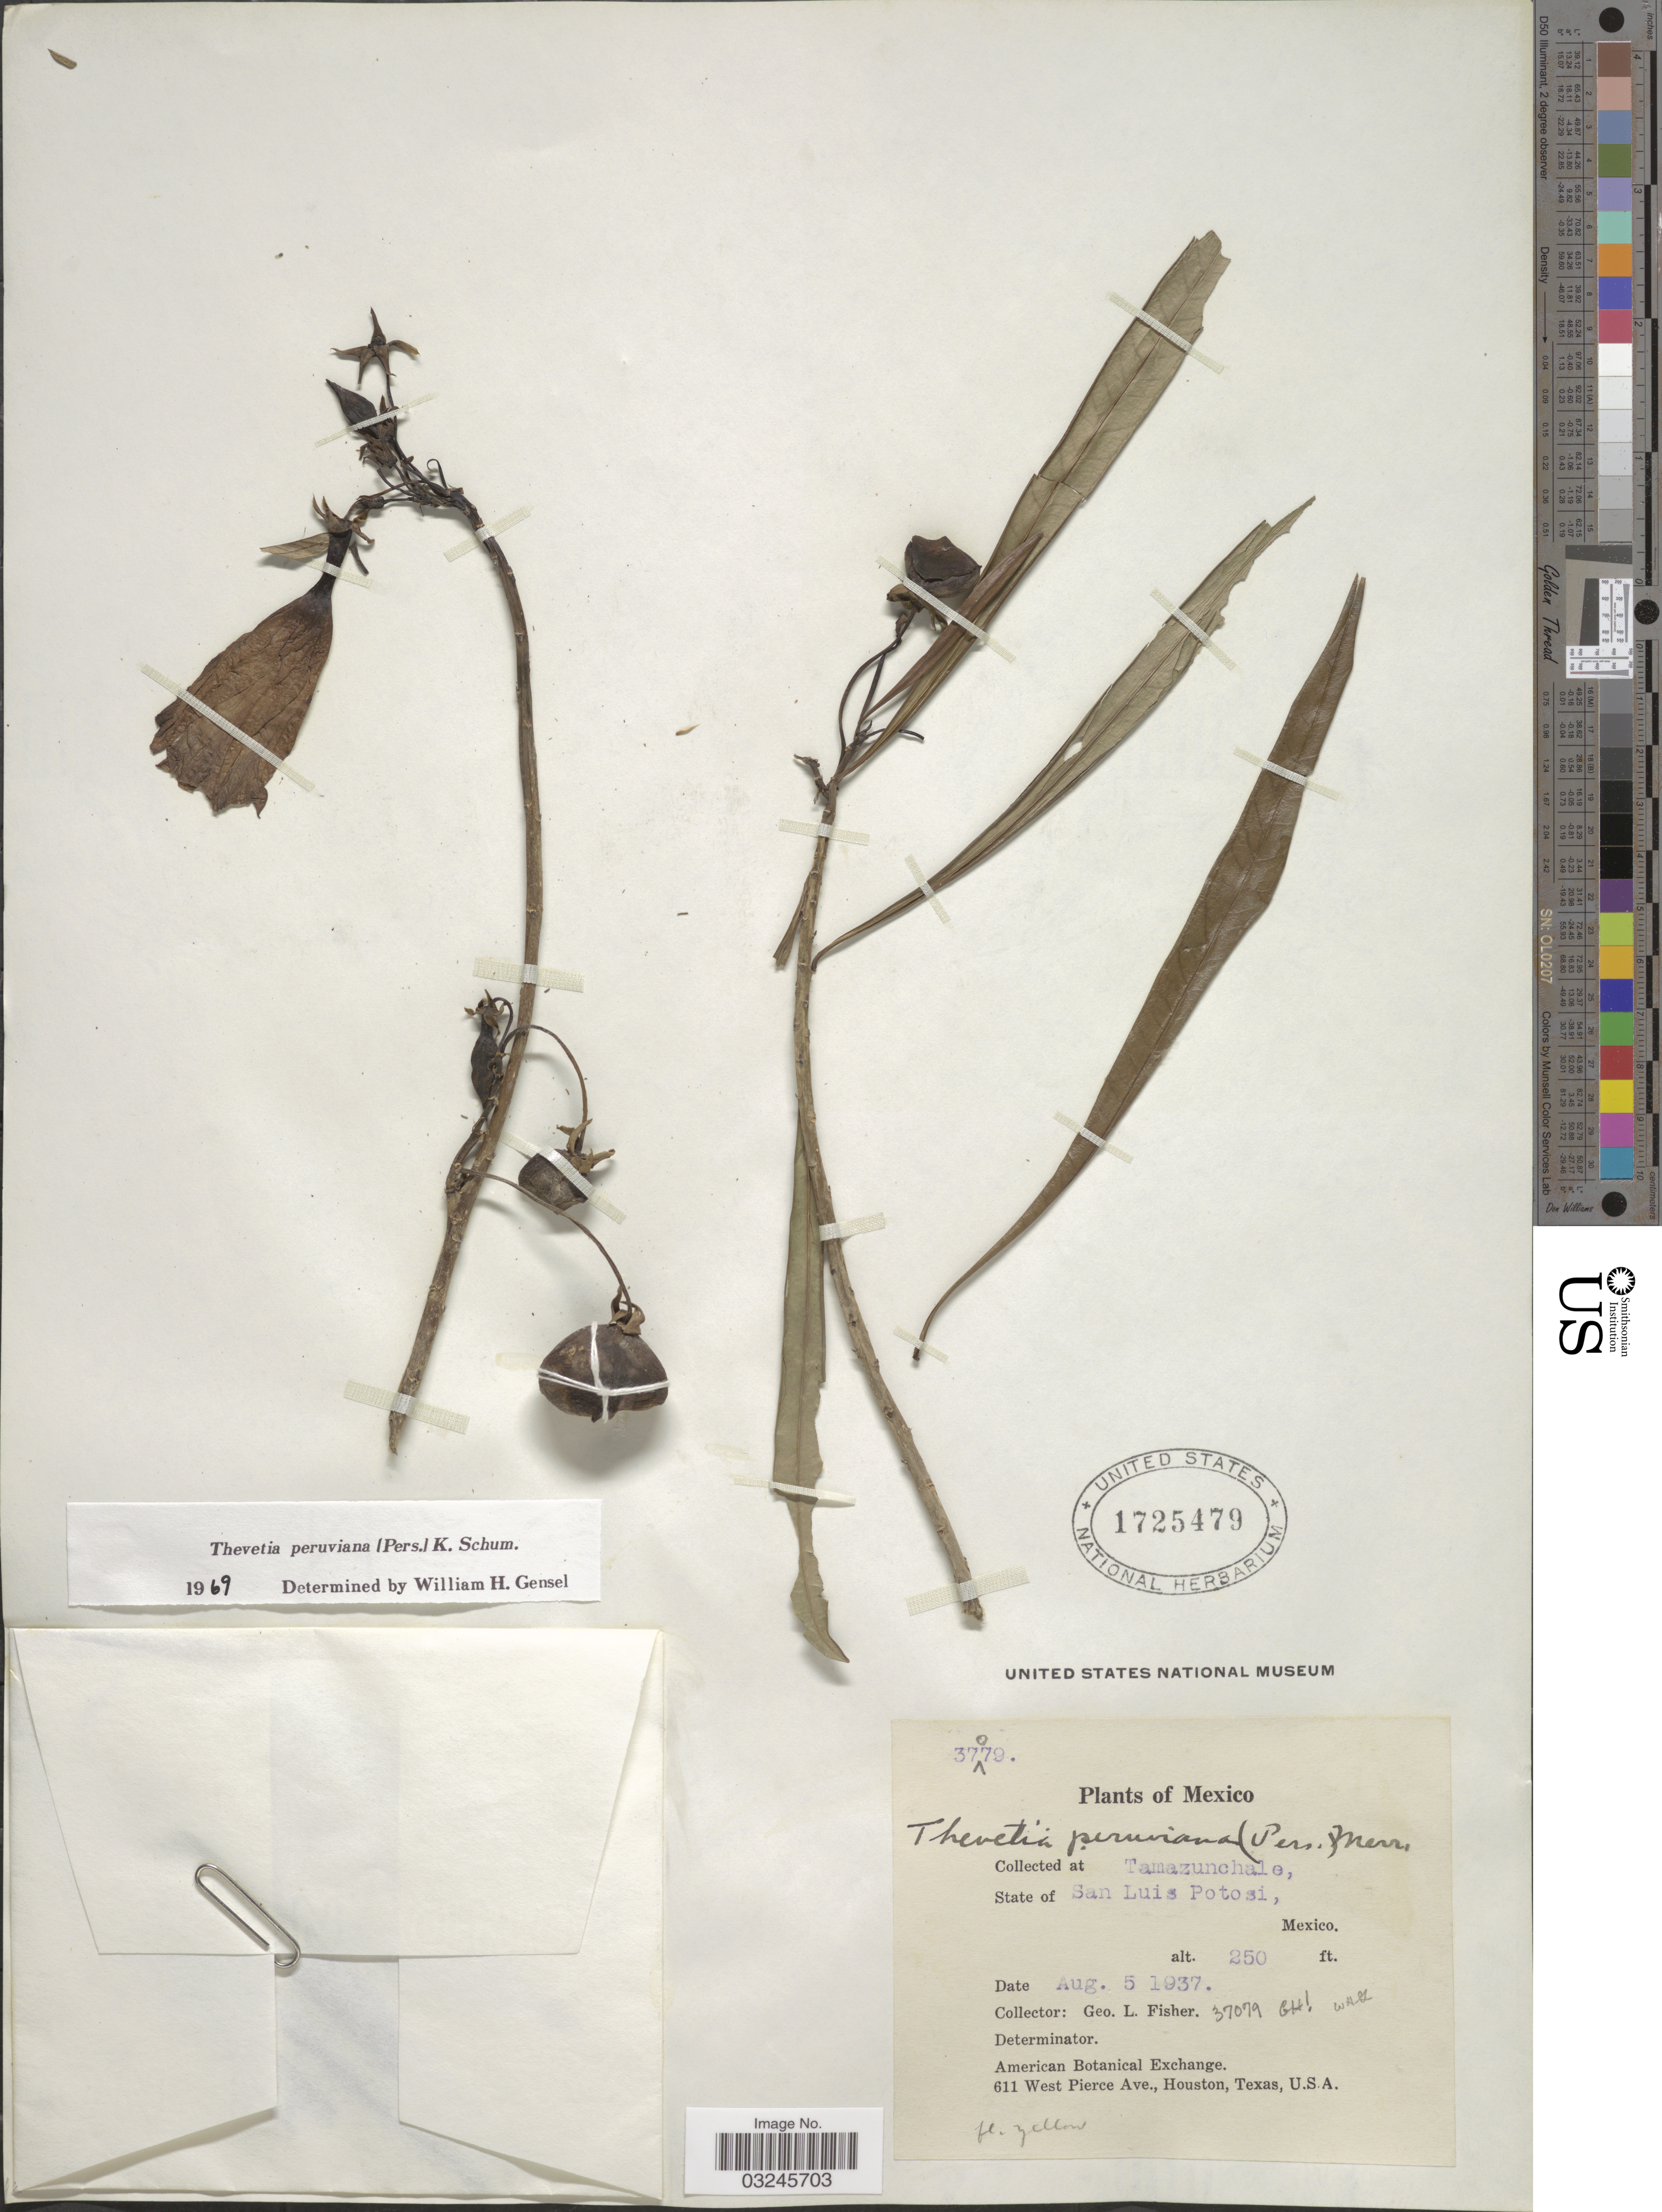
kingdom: Plantae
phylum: Tracheophyta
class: Magnoliopsida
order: Gentianales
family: Apocynaceae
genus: Thevetia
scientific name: Thevetia peruviana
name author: (Pers.) K. Schum.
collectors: G. L. Fisher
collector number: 37079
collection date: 1937-08-05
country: Mexico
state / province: San Luis Potosí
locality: Tamazunchale.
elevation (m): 76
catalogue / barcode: US 1725479